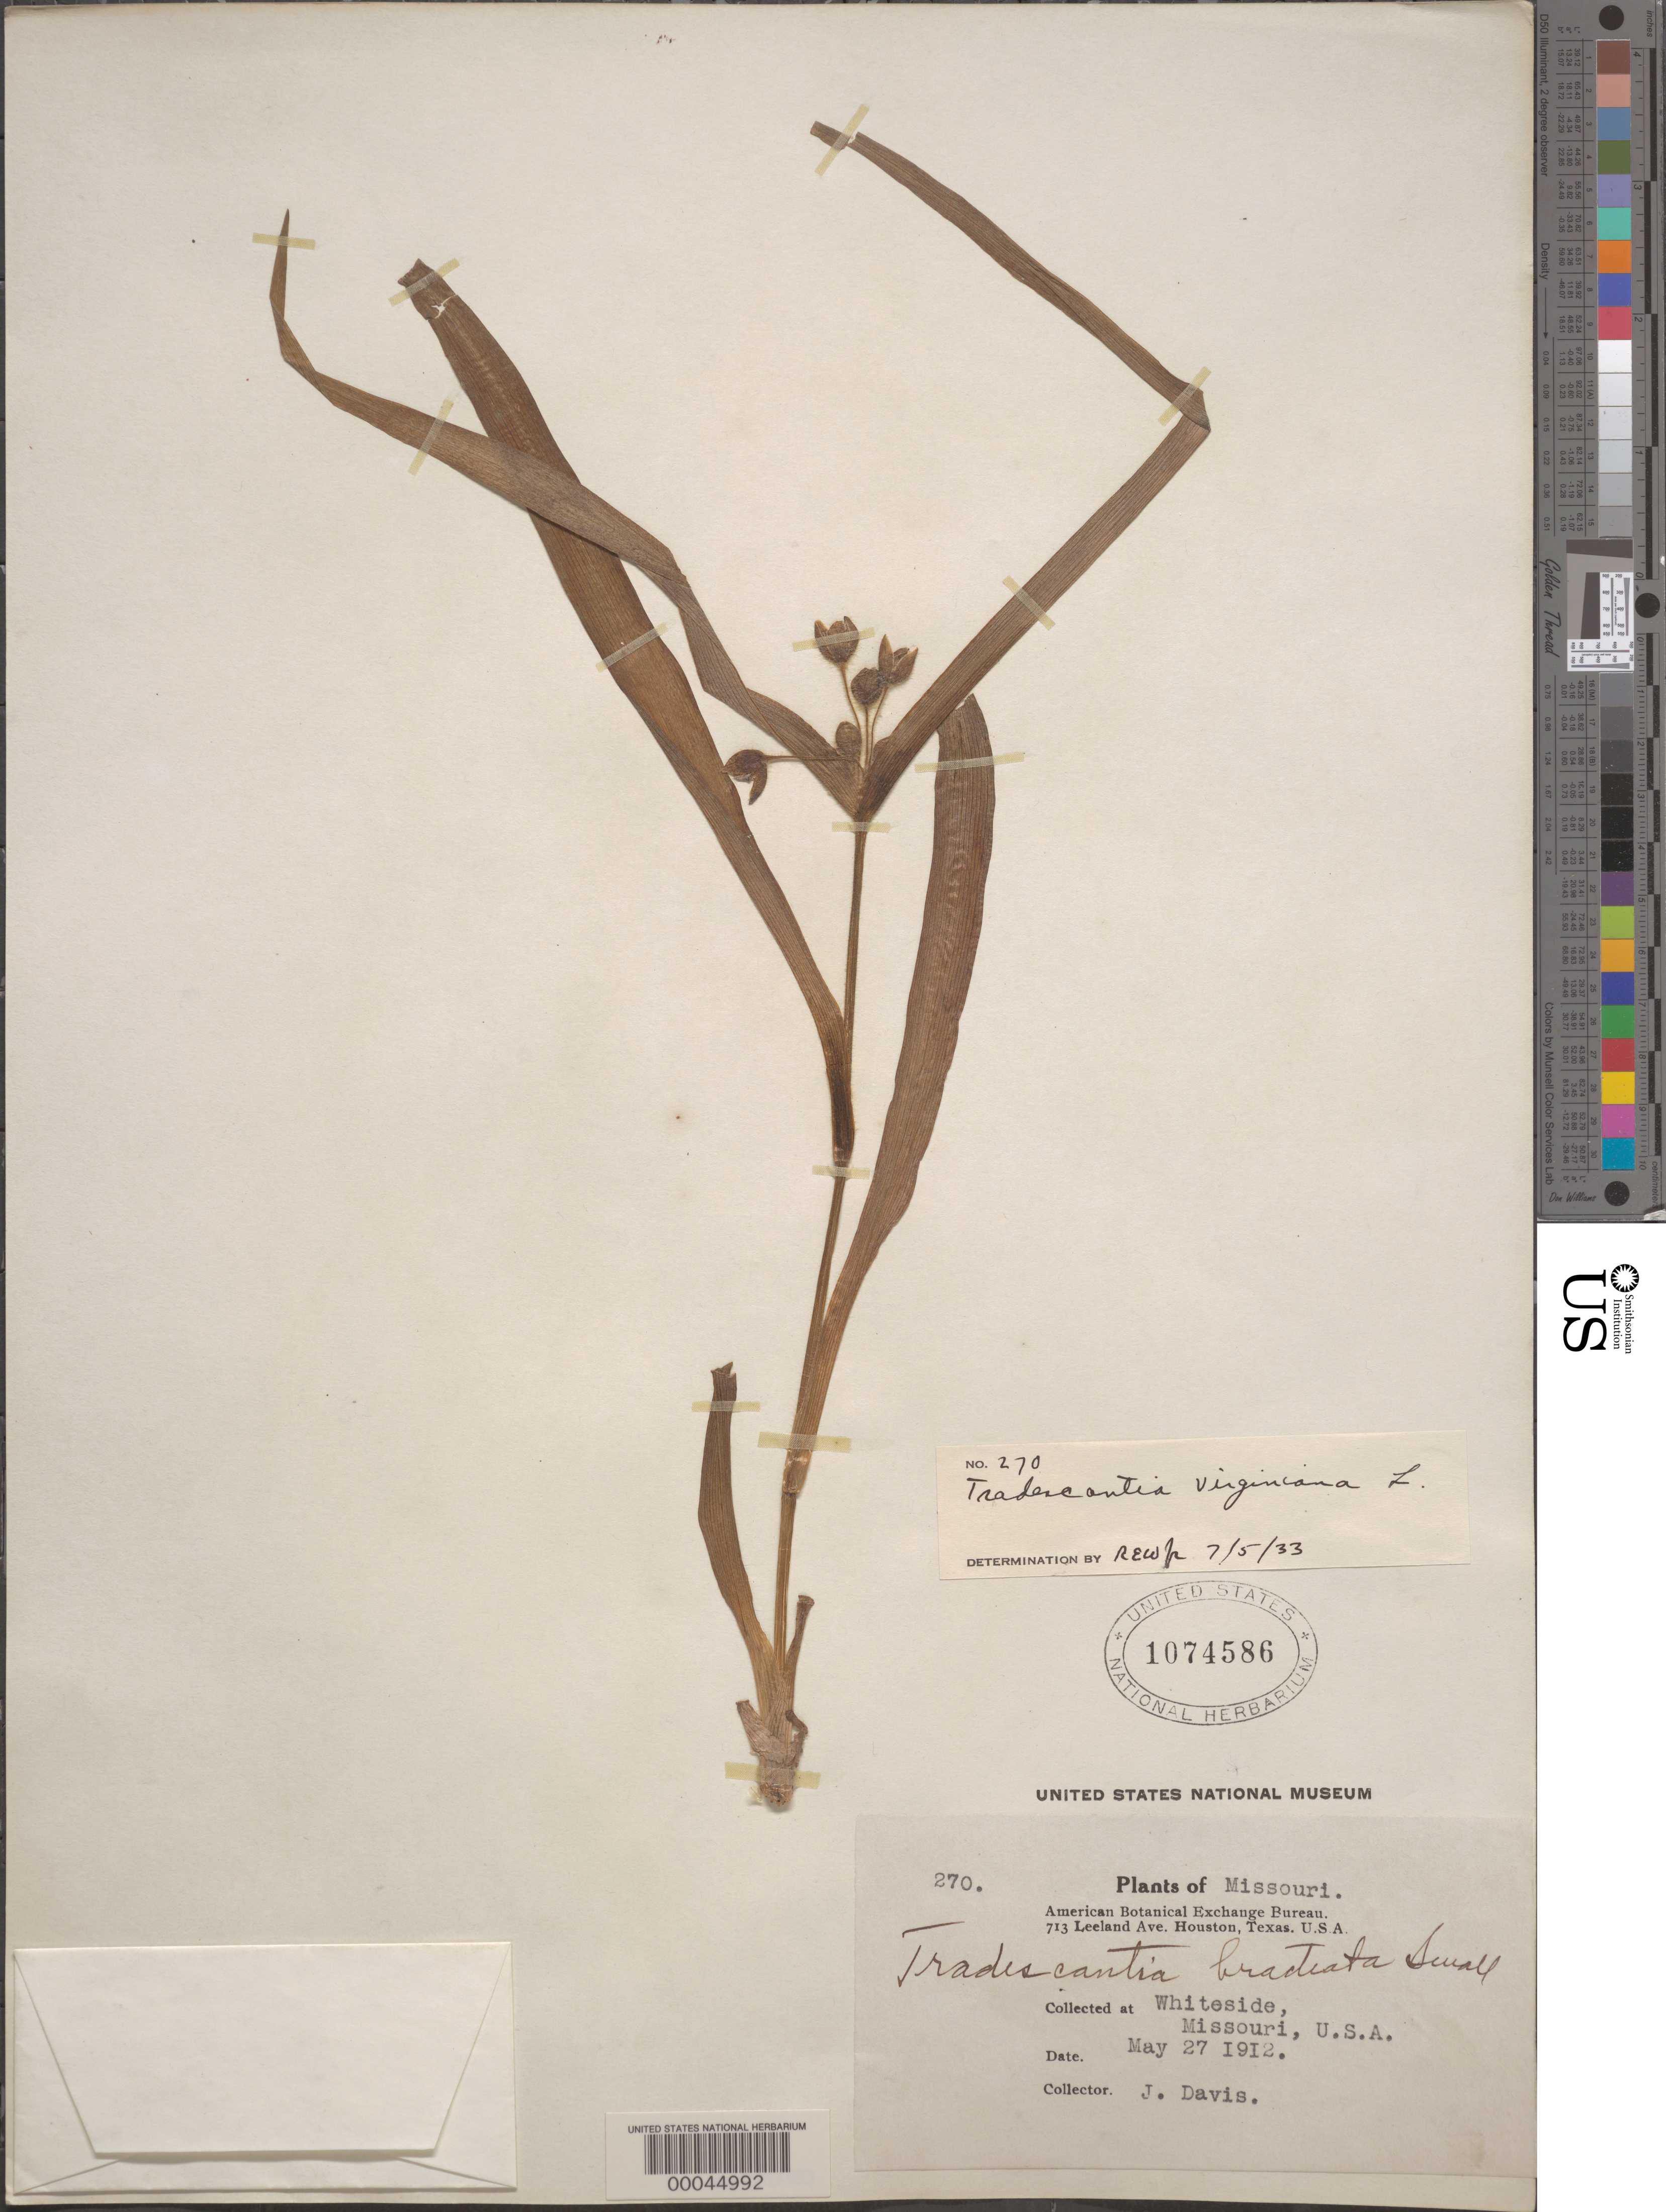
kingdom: Plantae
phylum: Tracheophyta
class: Liliopsida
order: Commelinales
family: Commelinaceae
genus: Tradescantia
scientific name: Tradescantia virginiana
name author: L.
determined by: Woodward, R. E.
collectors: J. Davis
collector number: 270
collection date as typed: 27 May 1912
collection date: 1912-05-27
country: United States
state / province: Missouri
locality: Whiteside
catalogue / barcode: US 1074586